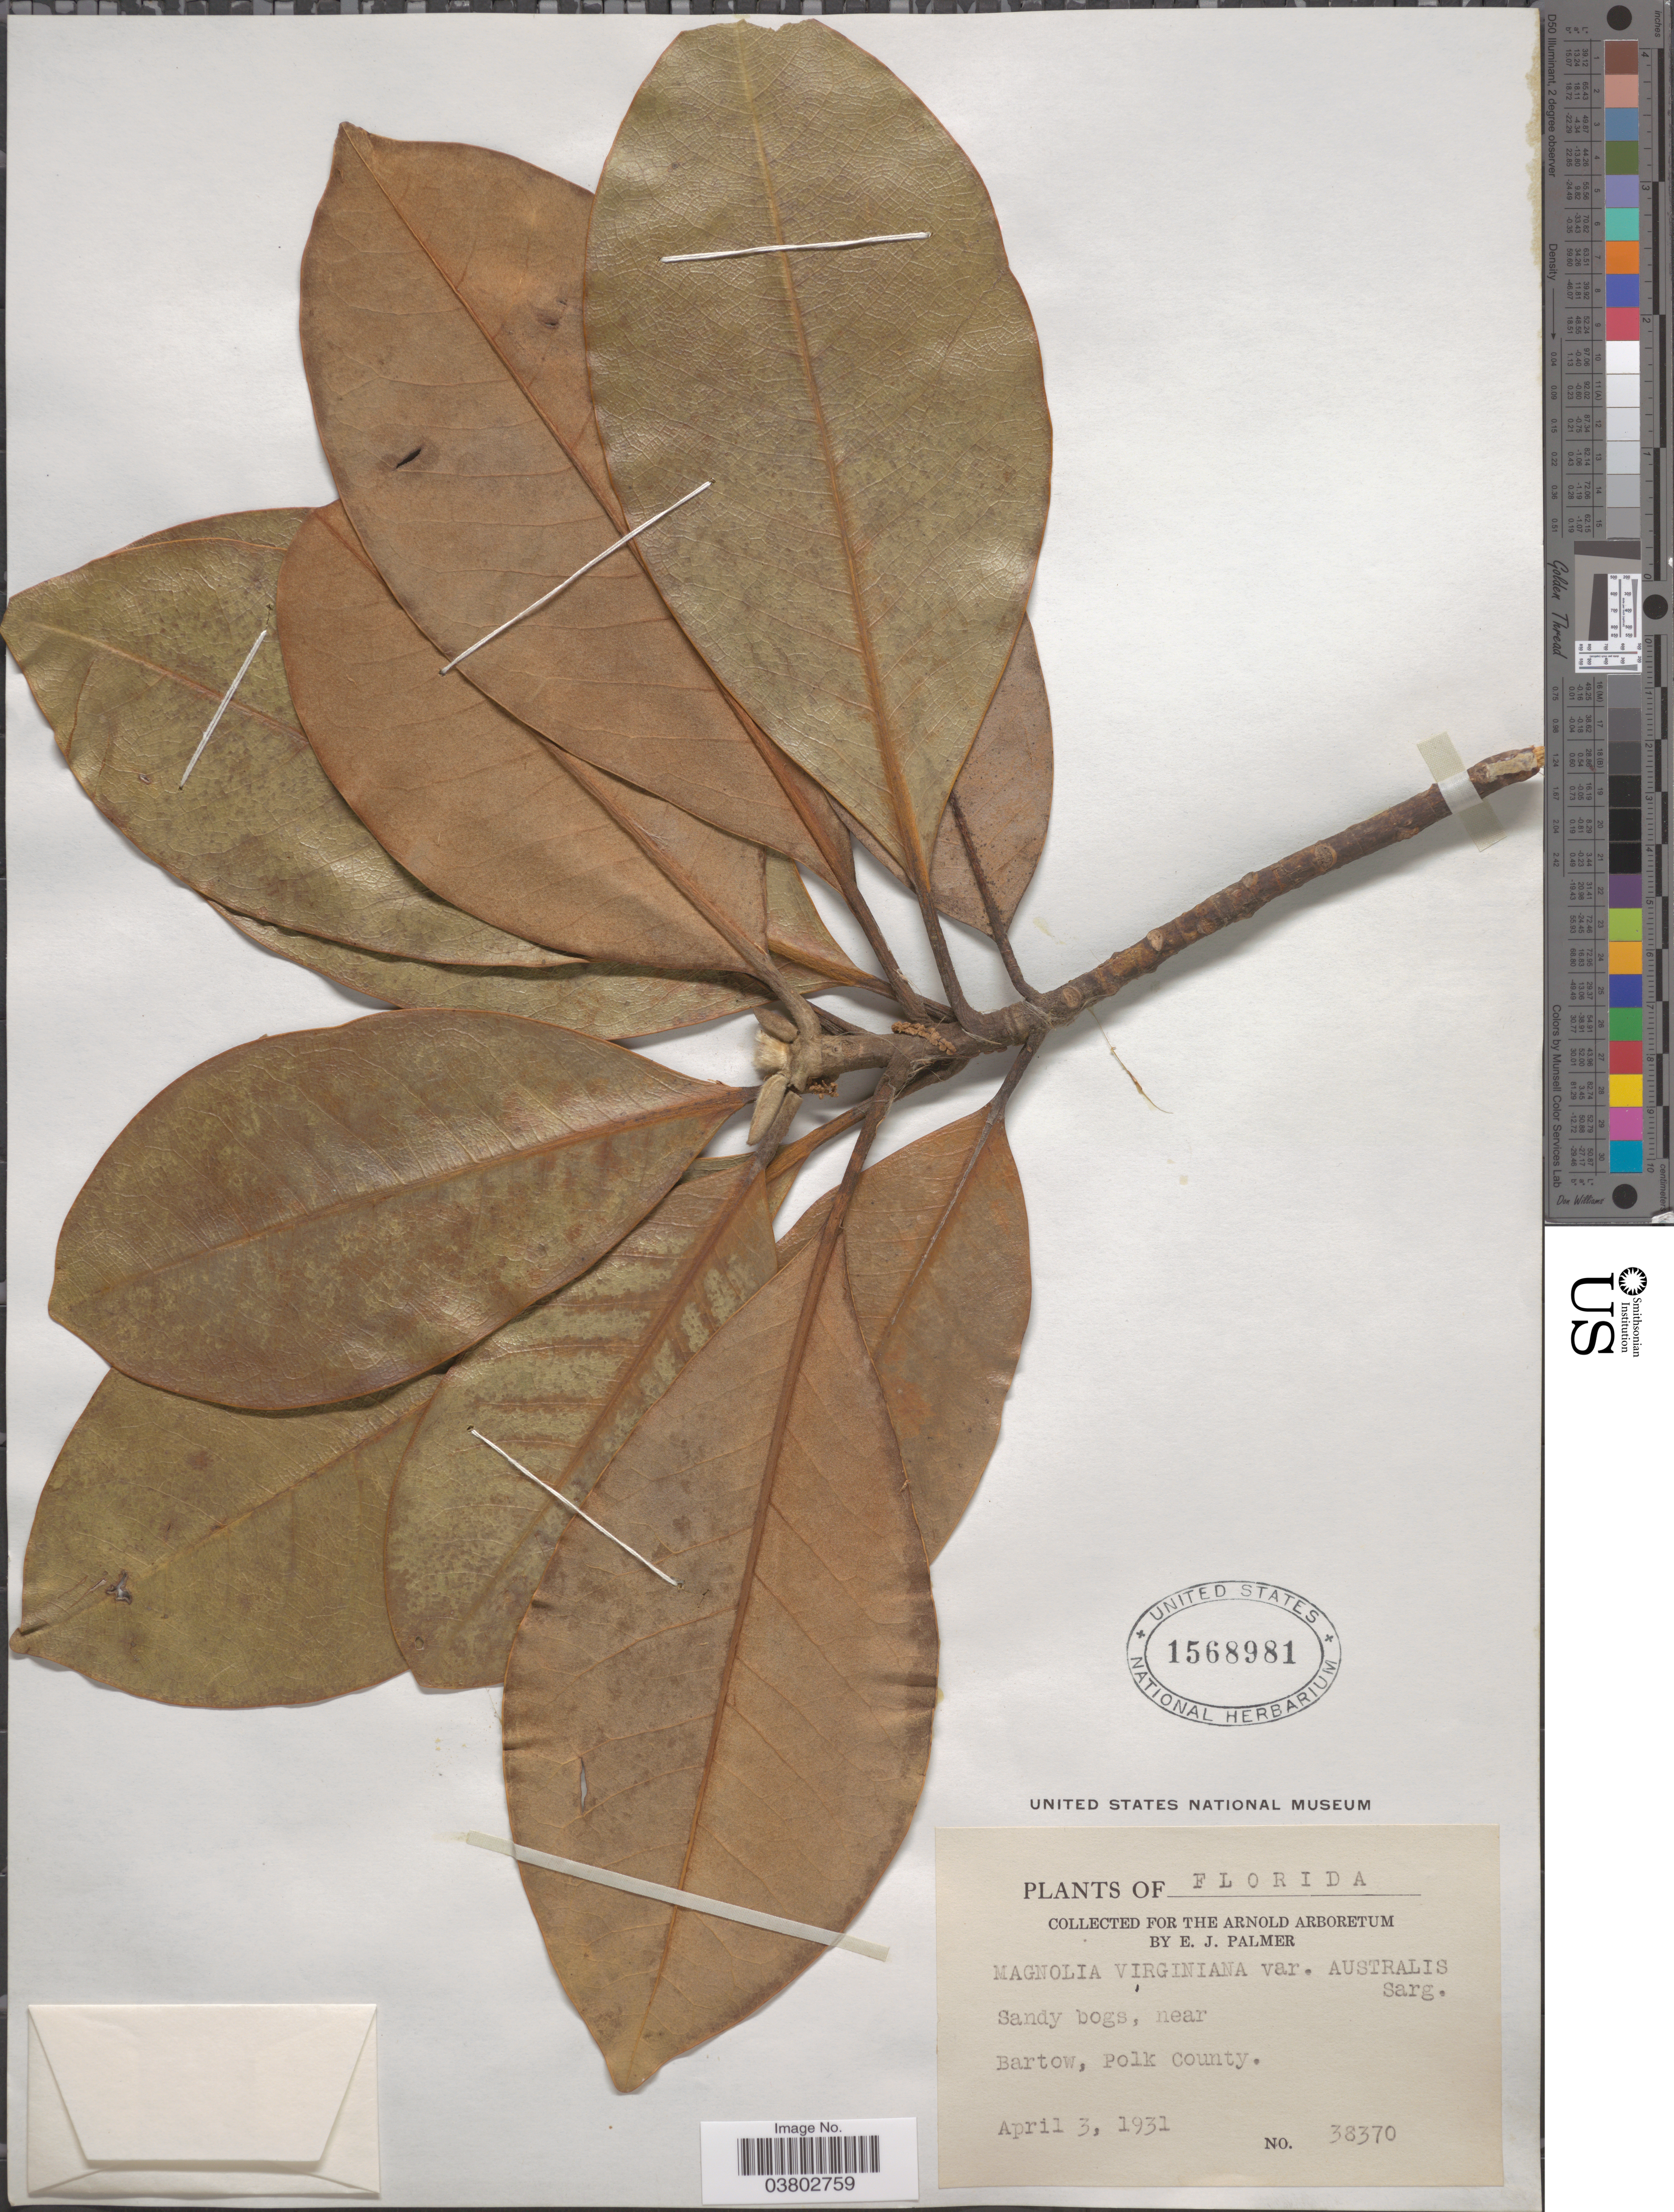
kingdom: Plantae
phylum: Tracheophyta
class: Magnoliopsida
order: Magnoliales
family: Magnoliaceae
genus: Magnolia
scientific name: Magnolia virginiana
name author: L.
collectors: E. J. Palmer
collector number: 38370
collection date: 1931-04-03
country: United States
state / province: Florida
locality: Near Bartow, Polk County.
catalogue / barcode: US 1568981